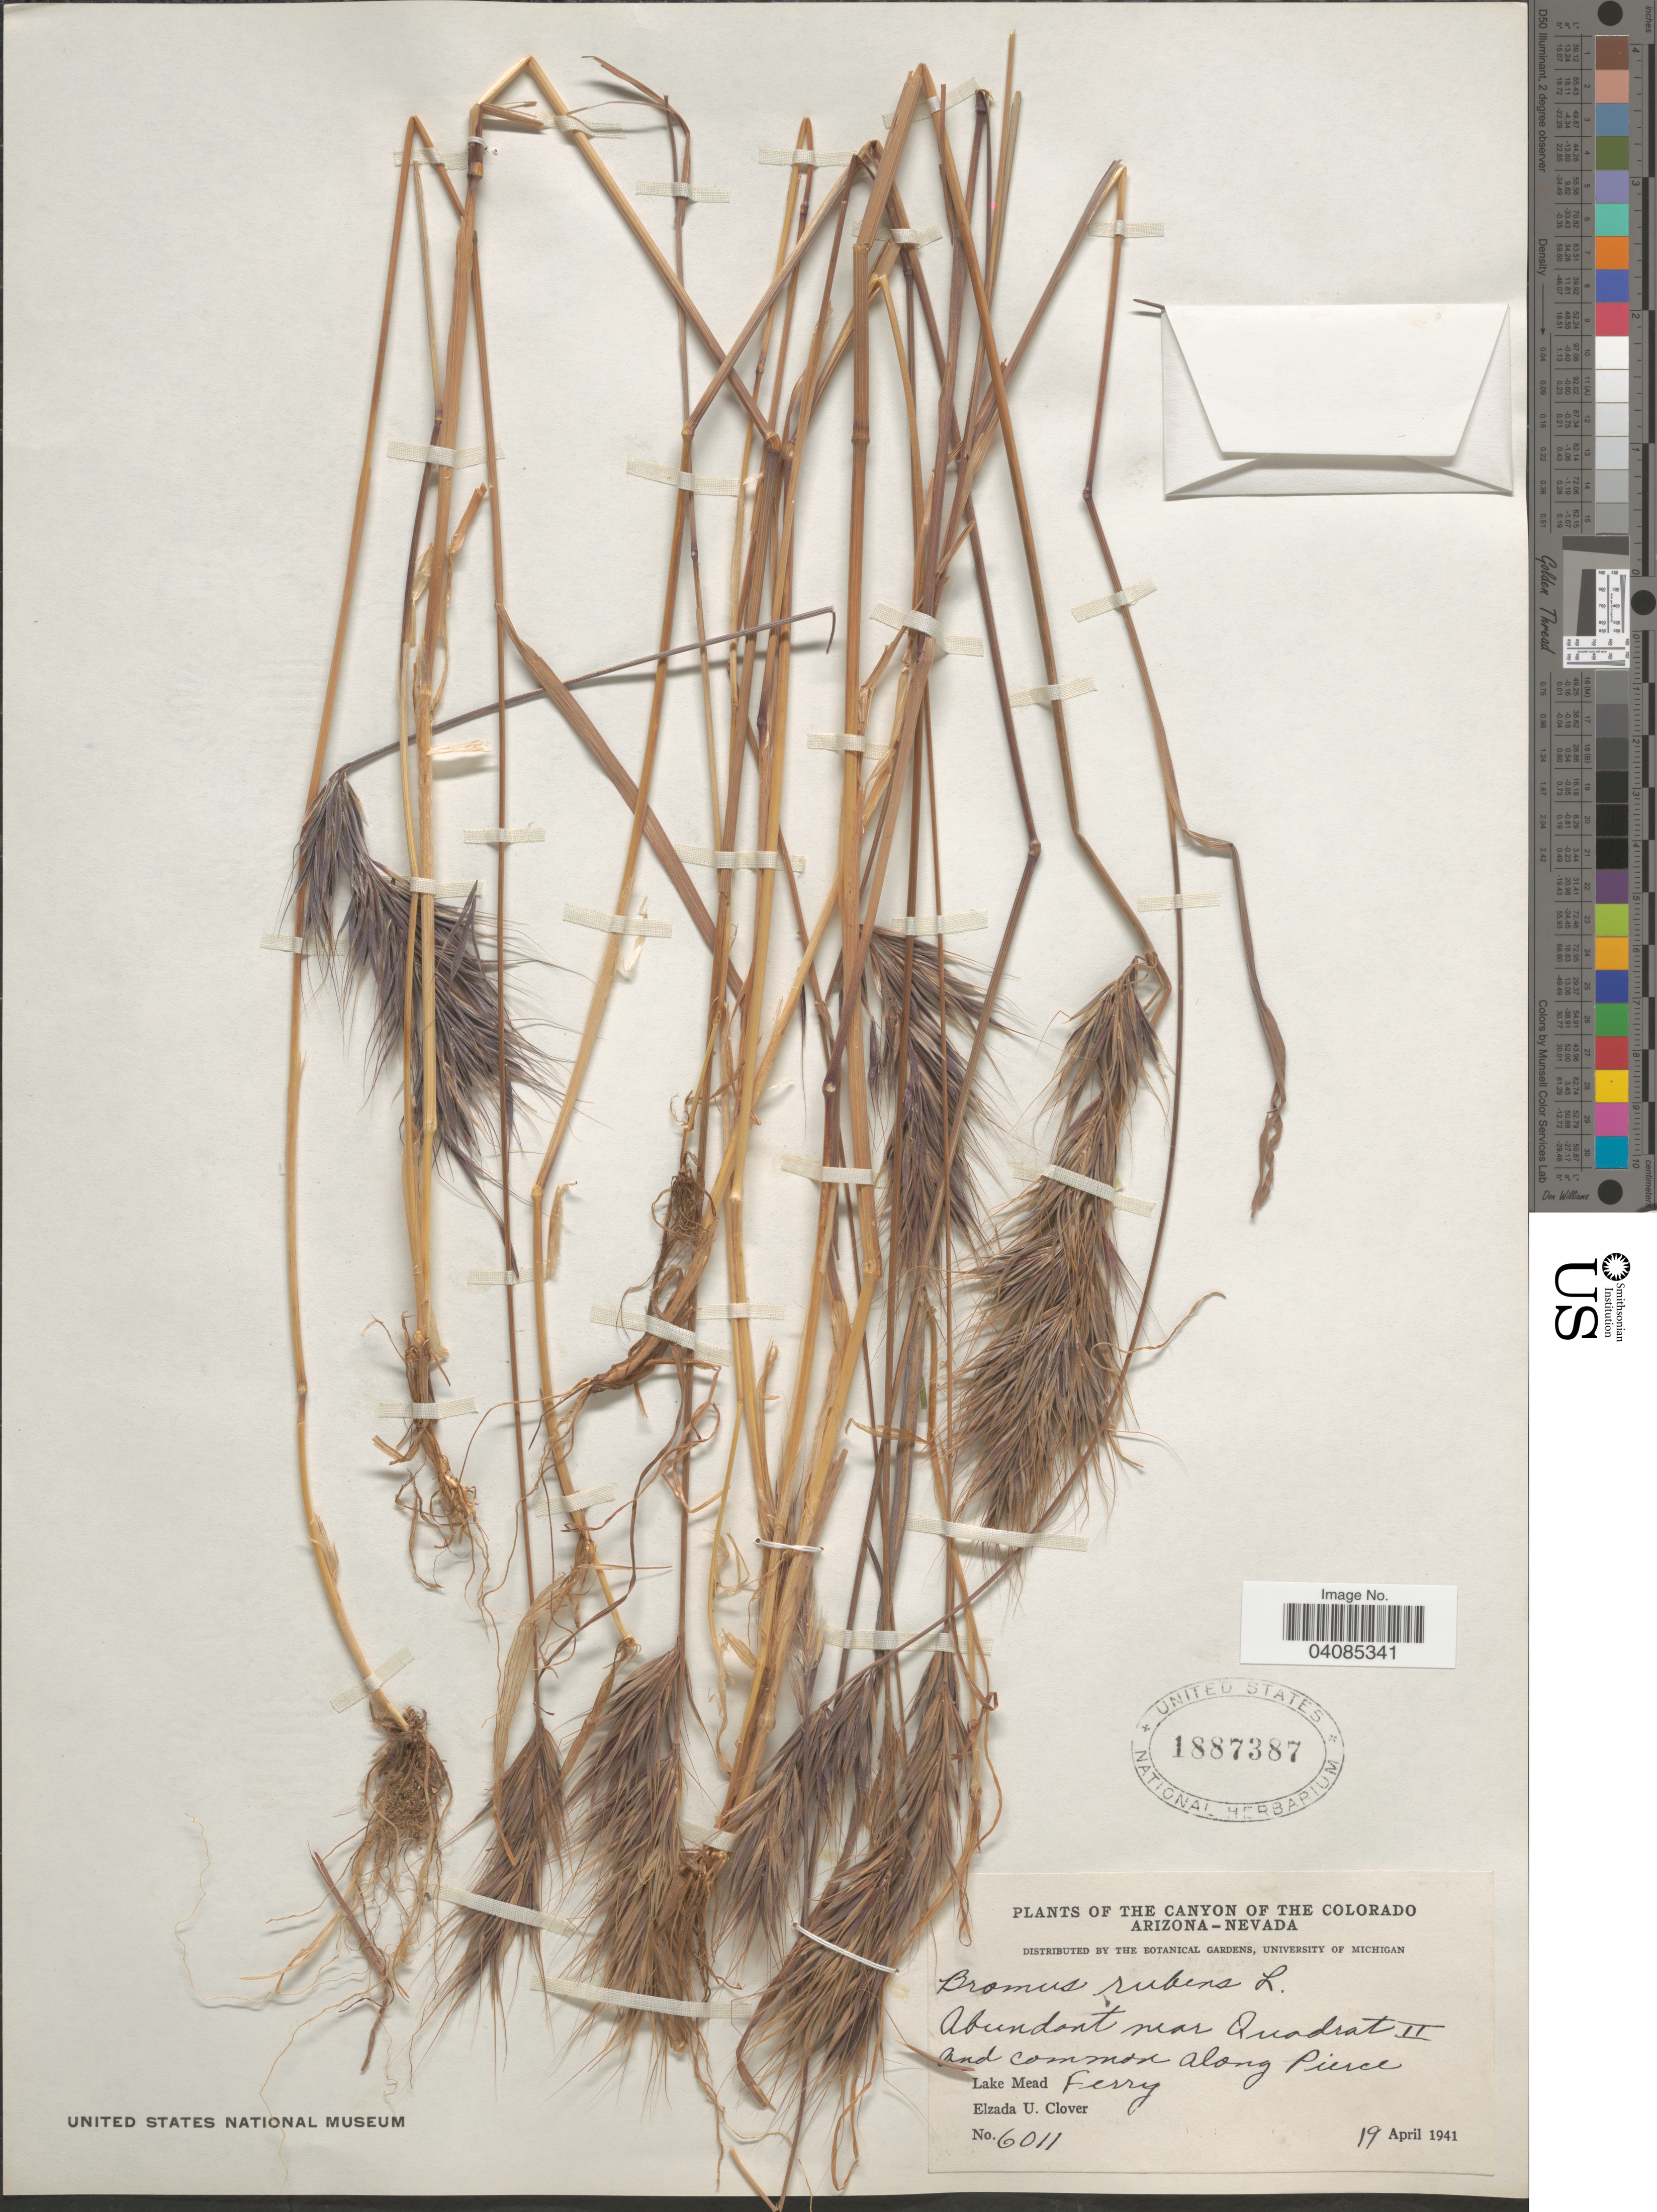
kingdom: Plantae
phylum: Tracheophyta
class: Liliopsida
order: Poales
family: Poaceae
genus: Bromus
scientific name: Bromus rubens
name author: L.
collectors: E. U. Clover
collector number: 6011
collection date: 1941-04-19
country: United States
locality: The Canyon of the Colorado, Arizona-Nevada. Near Quadrat II and common along Pierce Ferry. Lake Mead.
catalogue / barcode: US 1887387